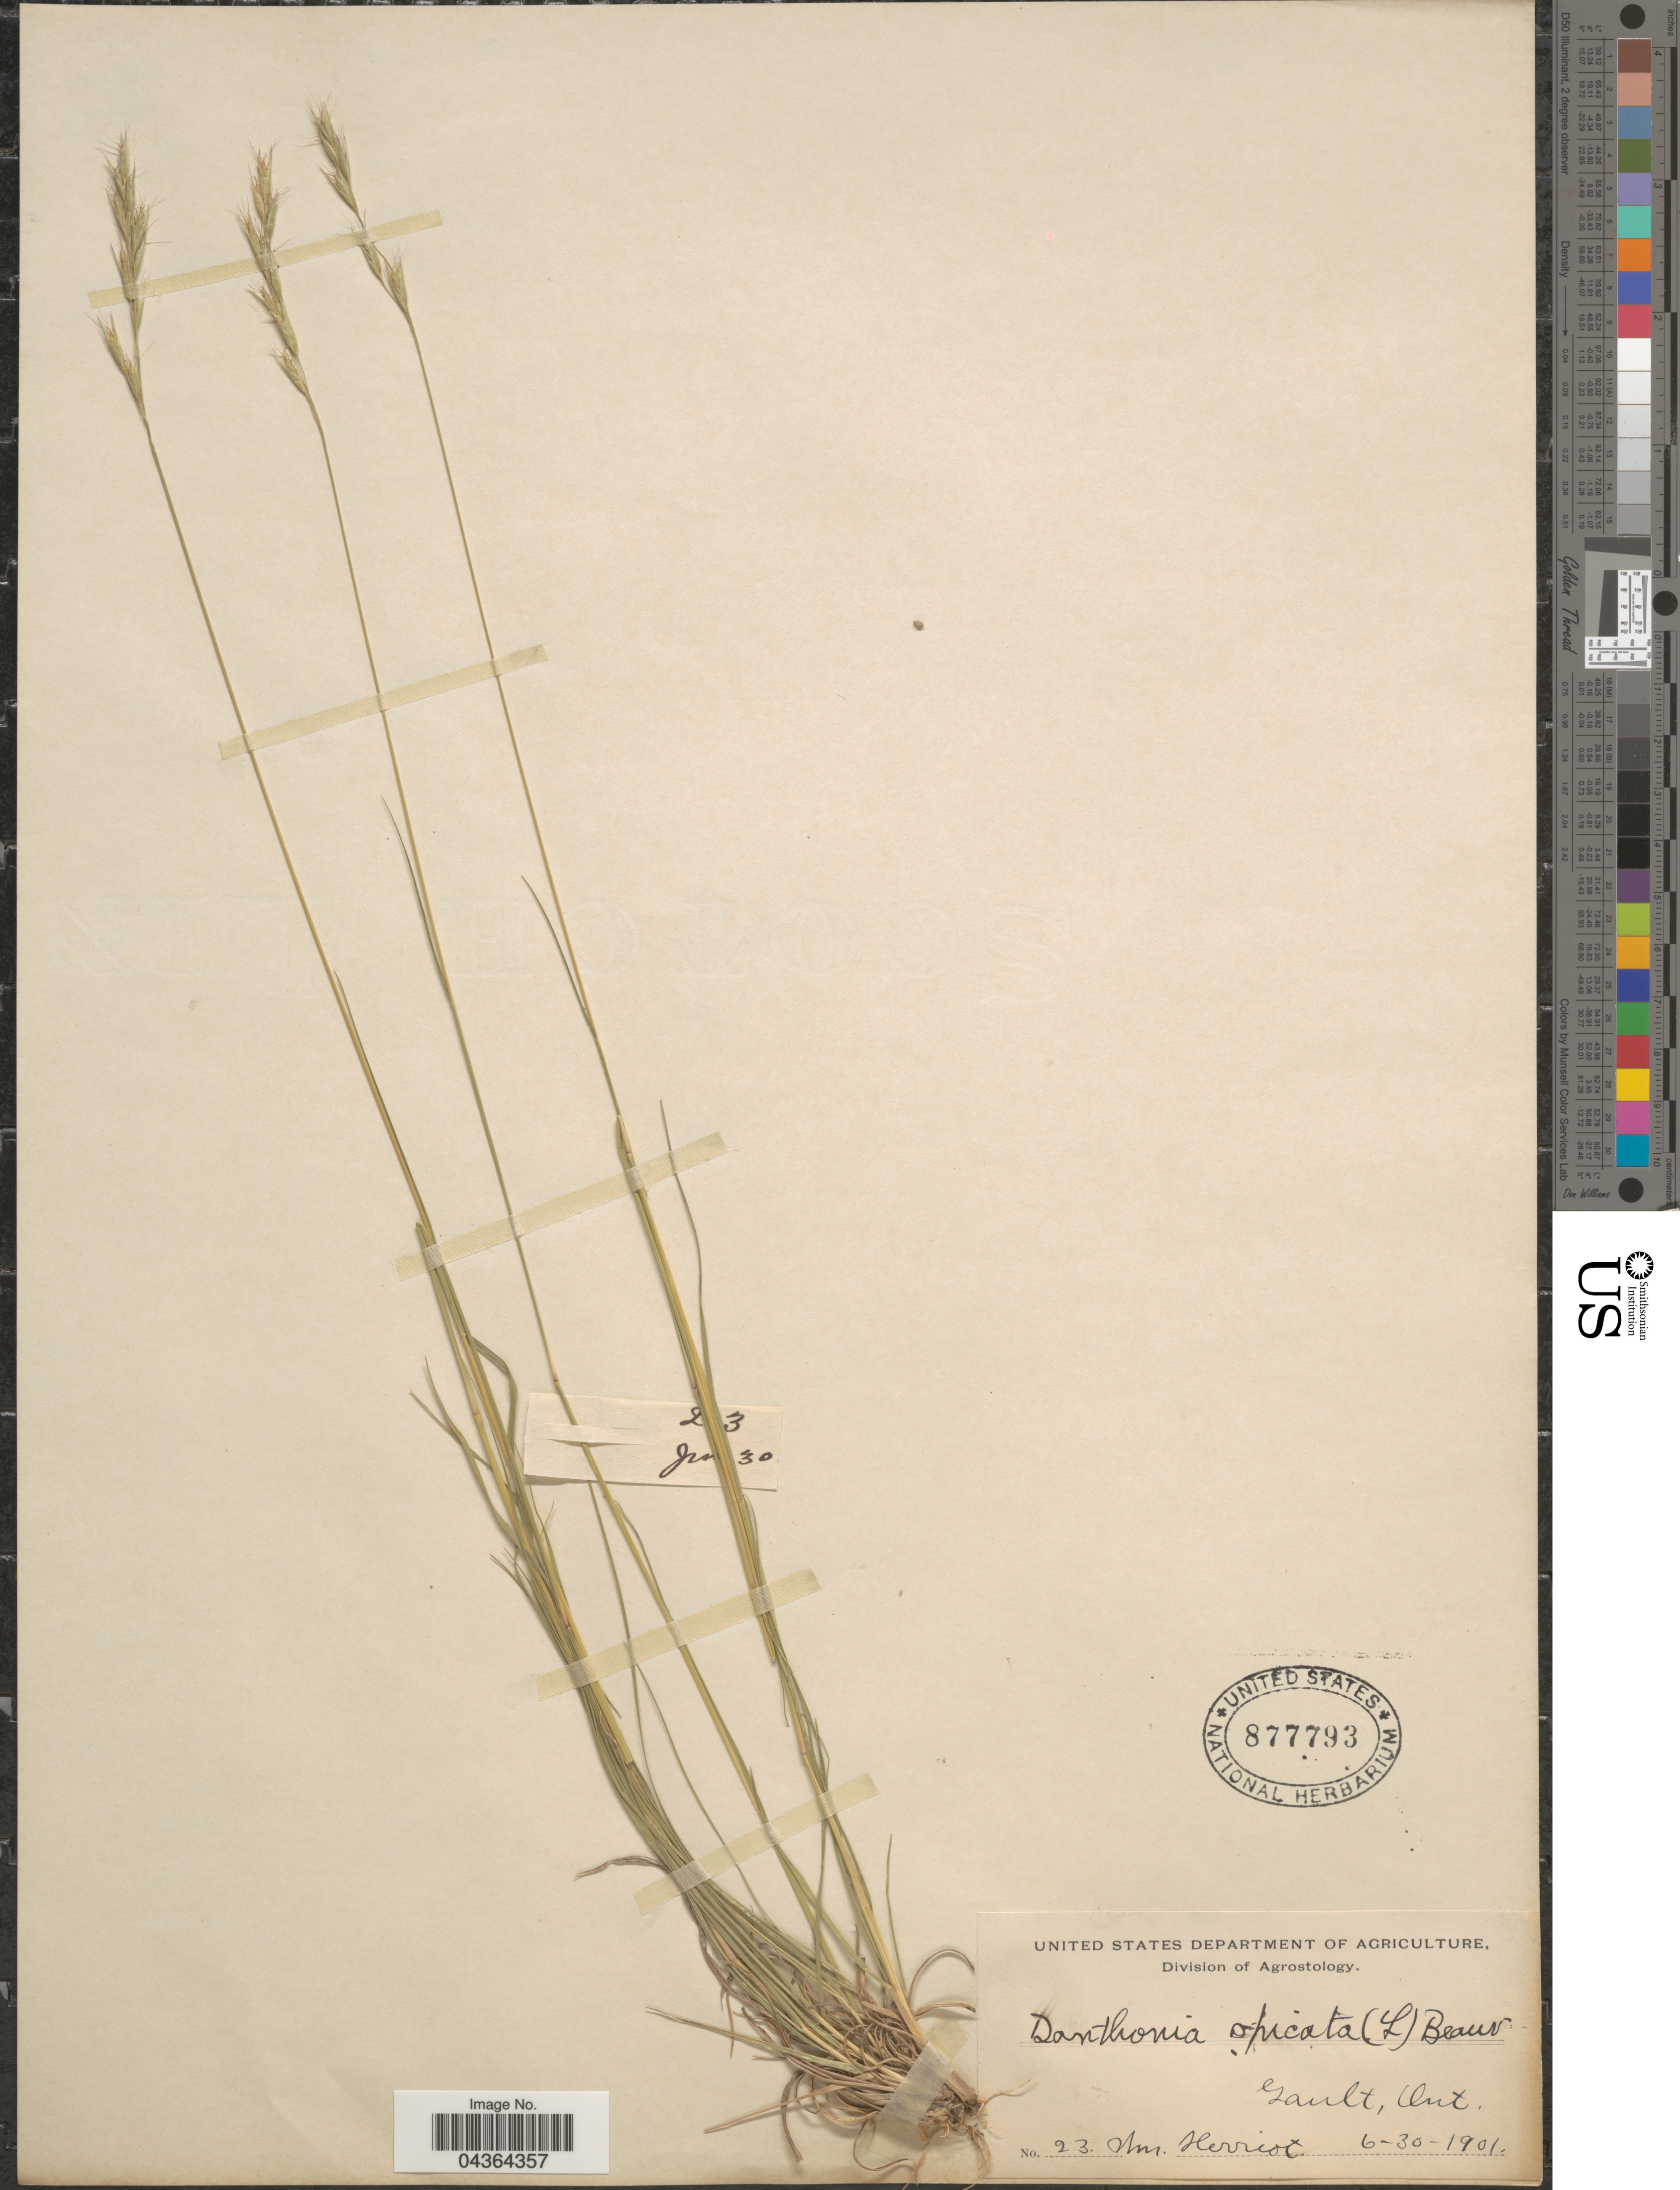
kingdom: Plantae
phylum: Tracheophyta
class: Liliopsida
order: Poales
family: Poaceae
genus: Danthonia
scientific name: Danthonia spicata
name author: (L.) P. Beauv. ex Roem. & Schult.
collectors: W. Herriot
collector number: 23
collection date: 1901-06-30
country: Canada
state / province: Ontario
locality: Gault.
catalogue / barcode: US 877793